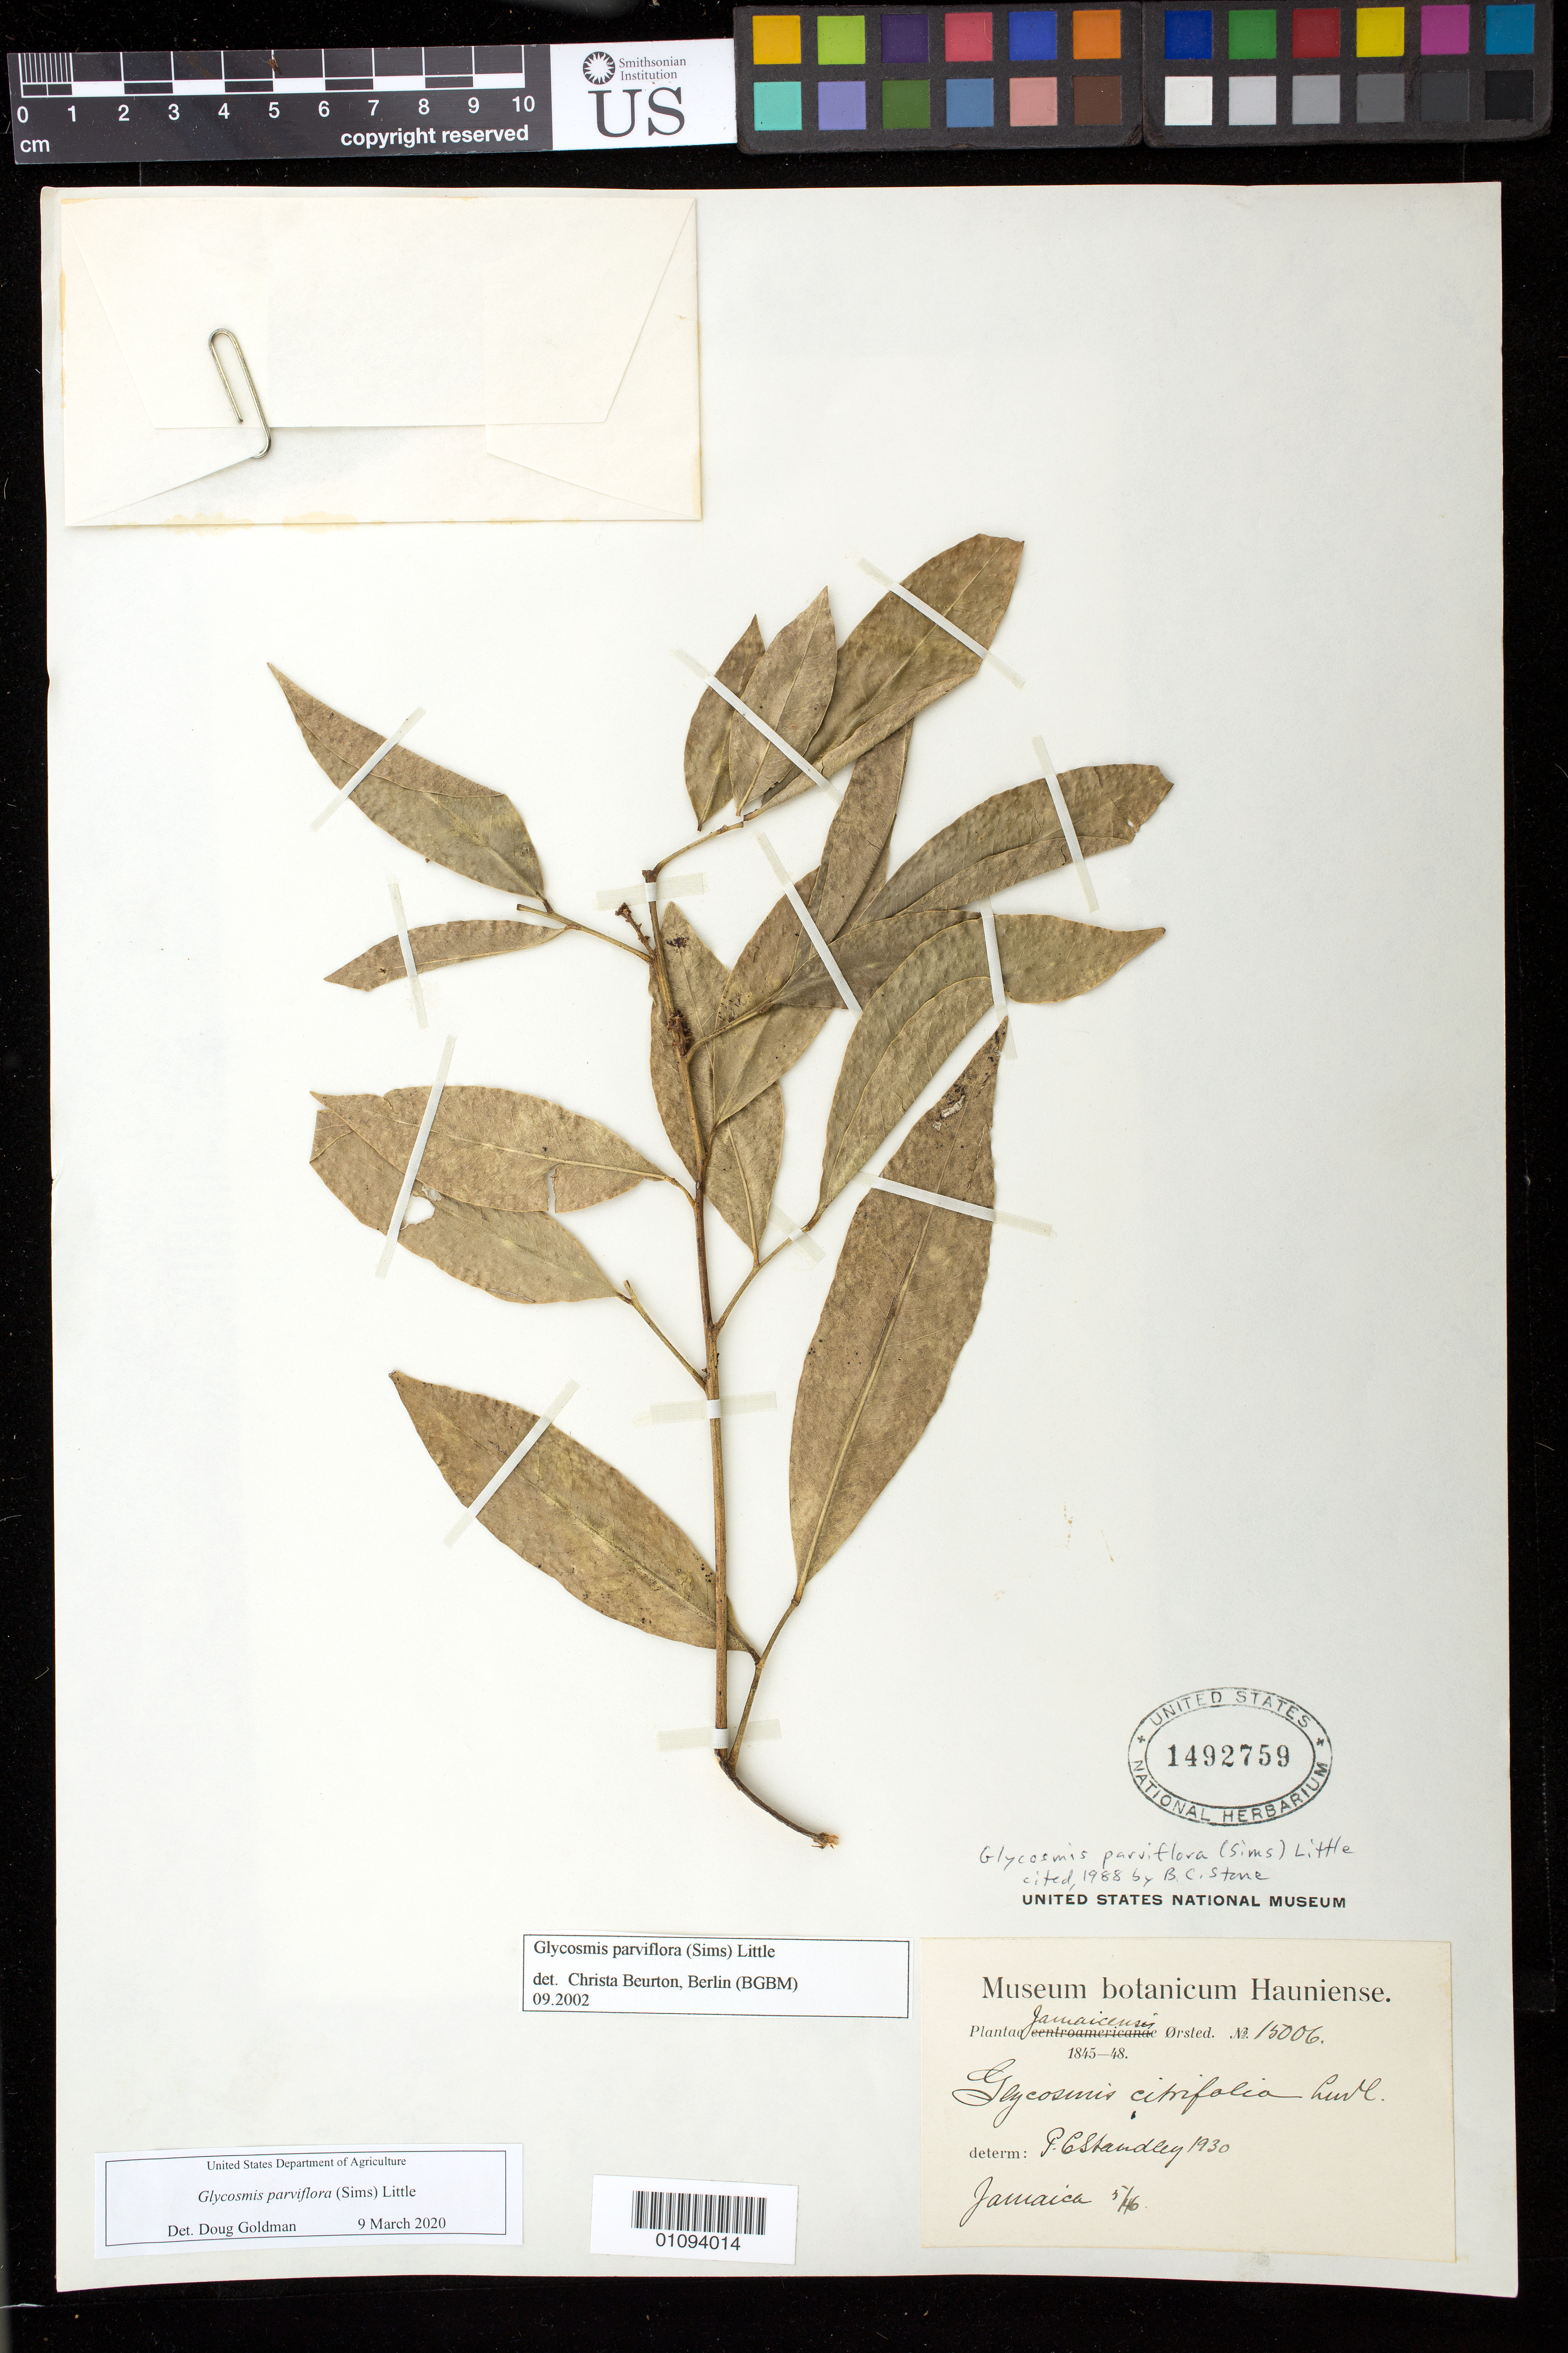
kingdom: Plantae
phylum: Tracheophyta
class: Magnoliopsida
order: Sapindales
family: Rutaceae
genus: Glycosmis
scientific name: Glycosmis parviflora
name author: (Sims) Little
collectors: ex Museum Botanicum Hauniense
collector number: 15006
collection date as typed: May 1846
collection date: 1846-05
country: Jamaica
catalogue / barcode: US 1492759